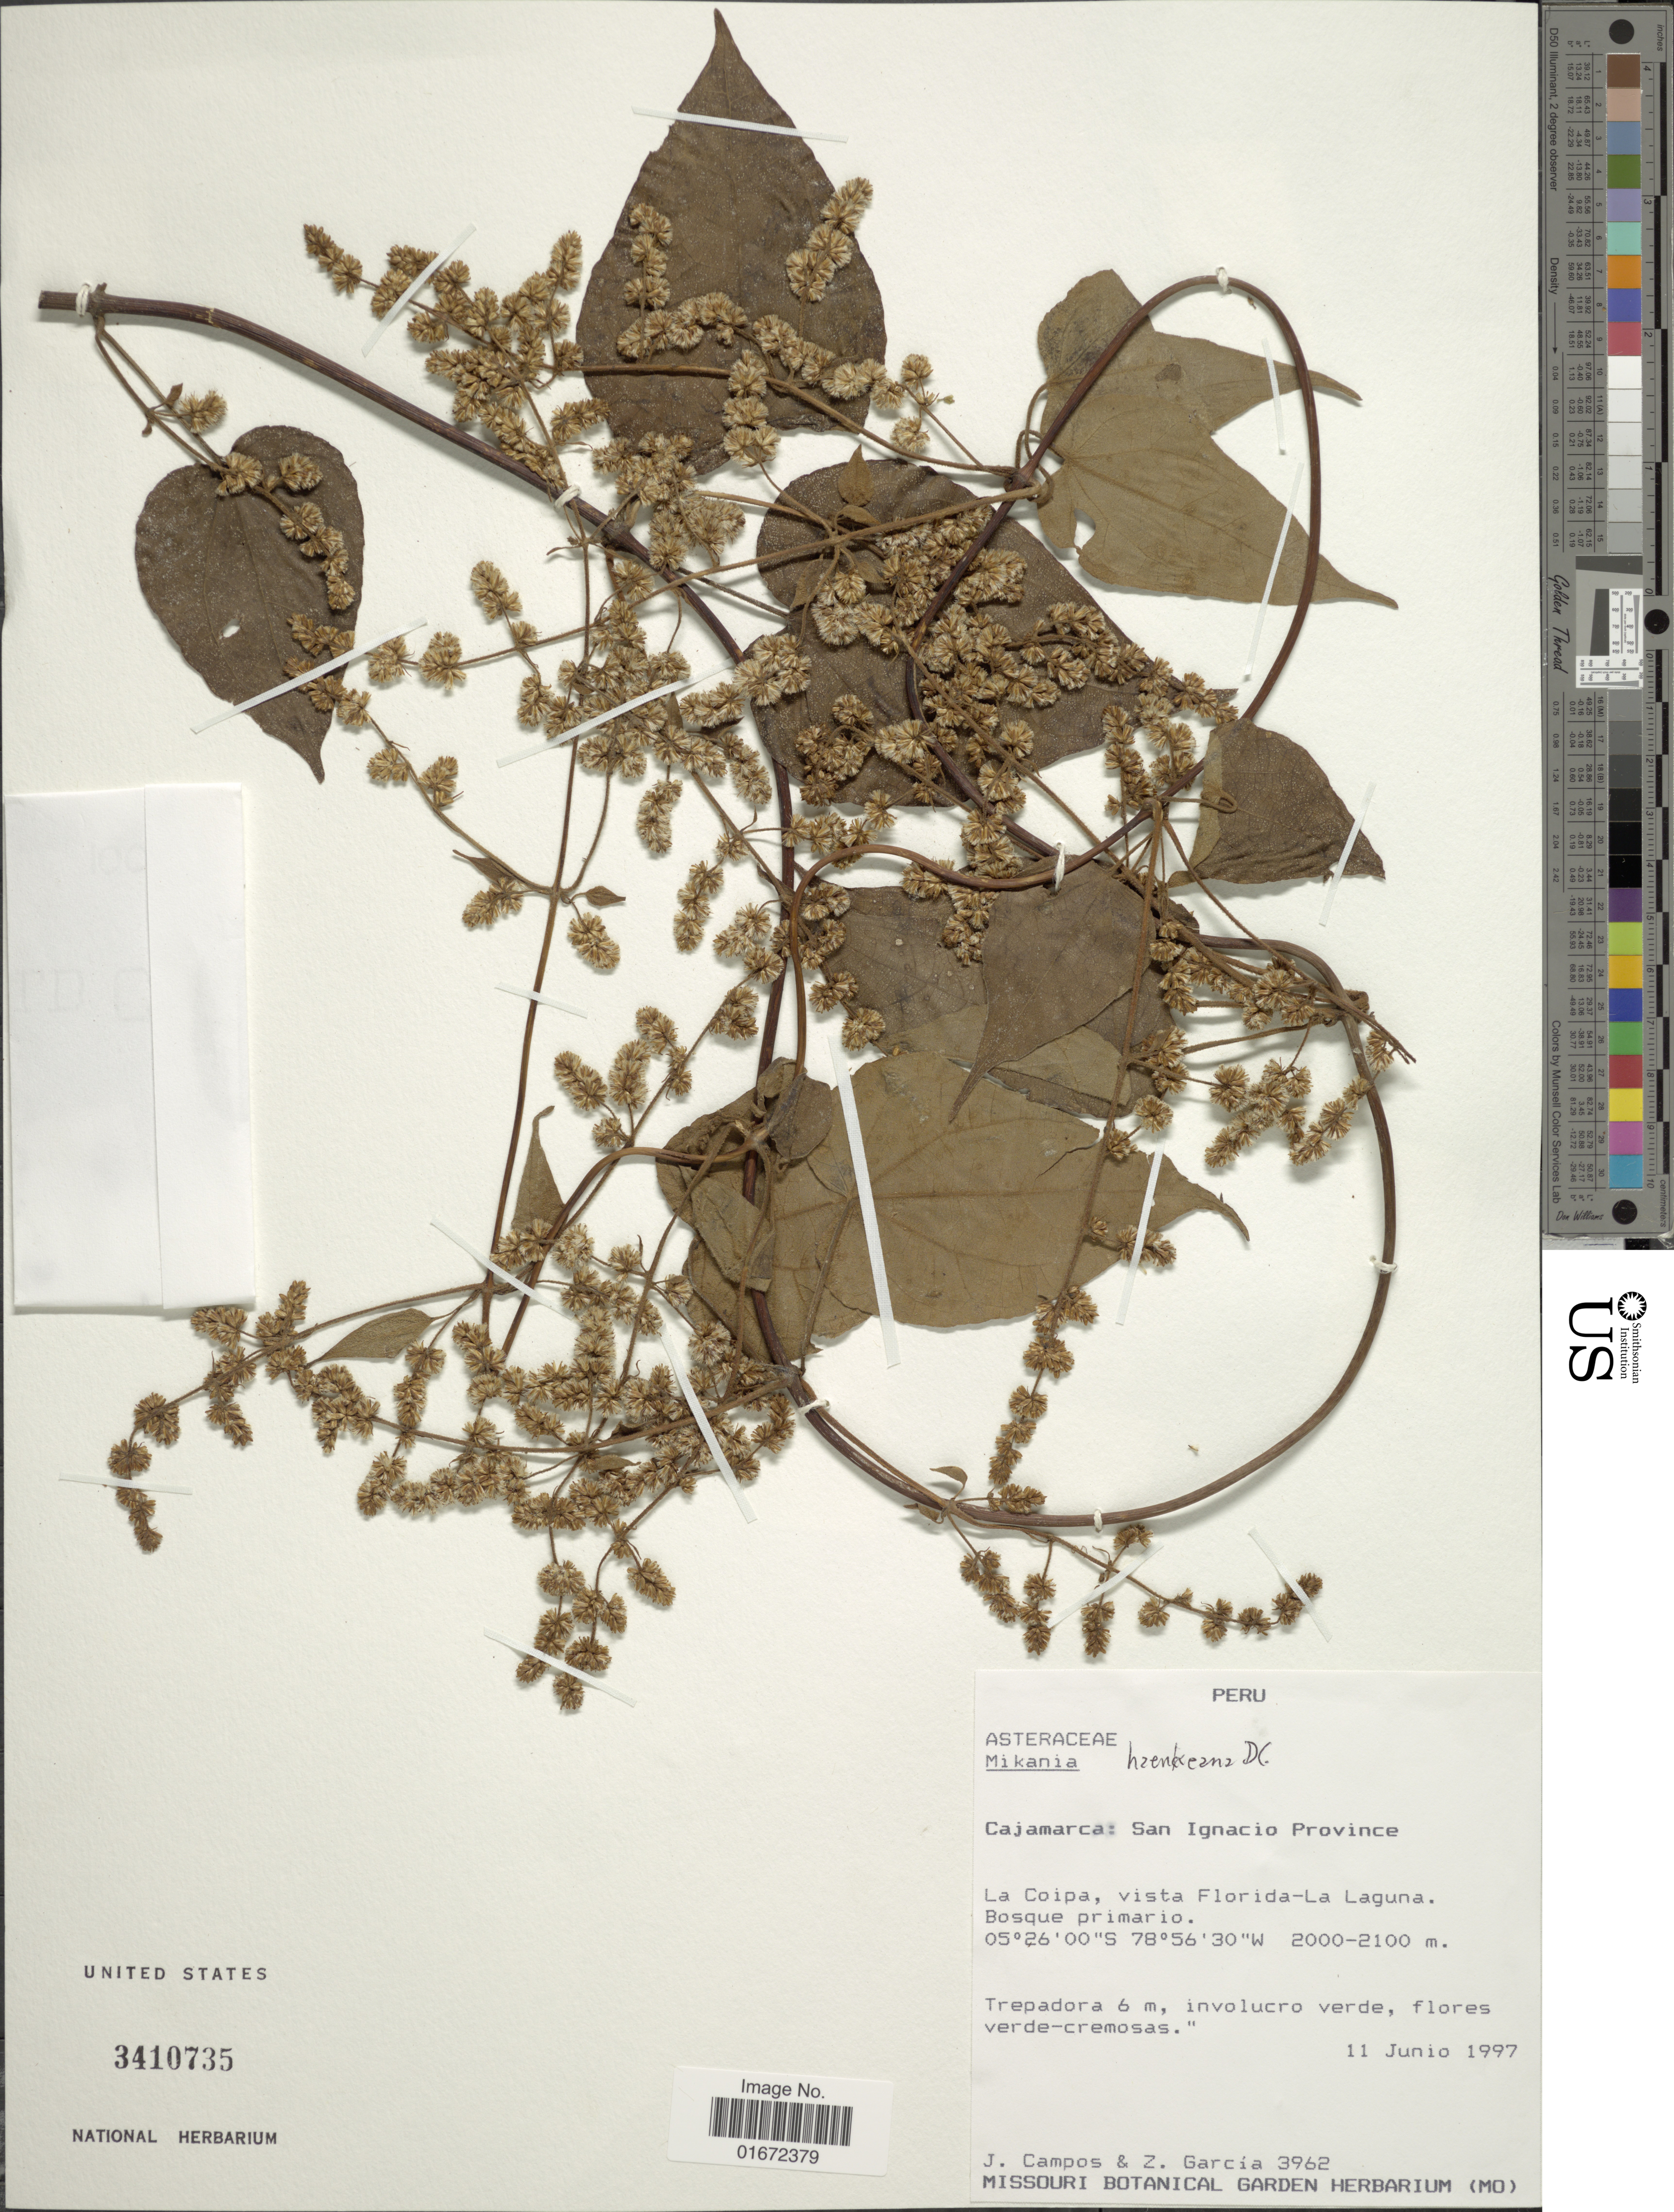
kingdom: Plantae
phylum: Tracheophyta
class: Magnoliopsida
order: Asterales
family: Asteraceae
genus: Mikania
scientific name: Mikania haenkeana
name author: DC.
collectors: J. Campos & Z. Garcia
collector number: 3962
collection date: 1997-06-11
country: Peru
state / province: Cajamarca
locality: Cajamarca: San Ignacio Province. La Coipa, vista Florida-La Laguna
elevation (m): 2000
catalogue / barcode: US 3410735